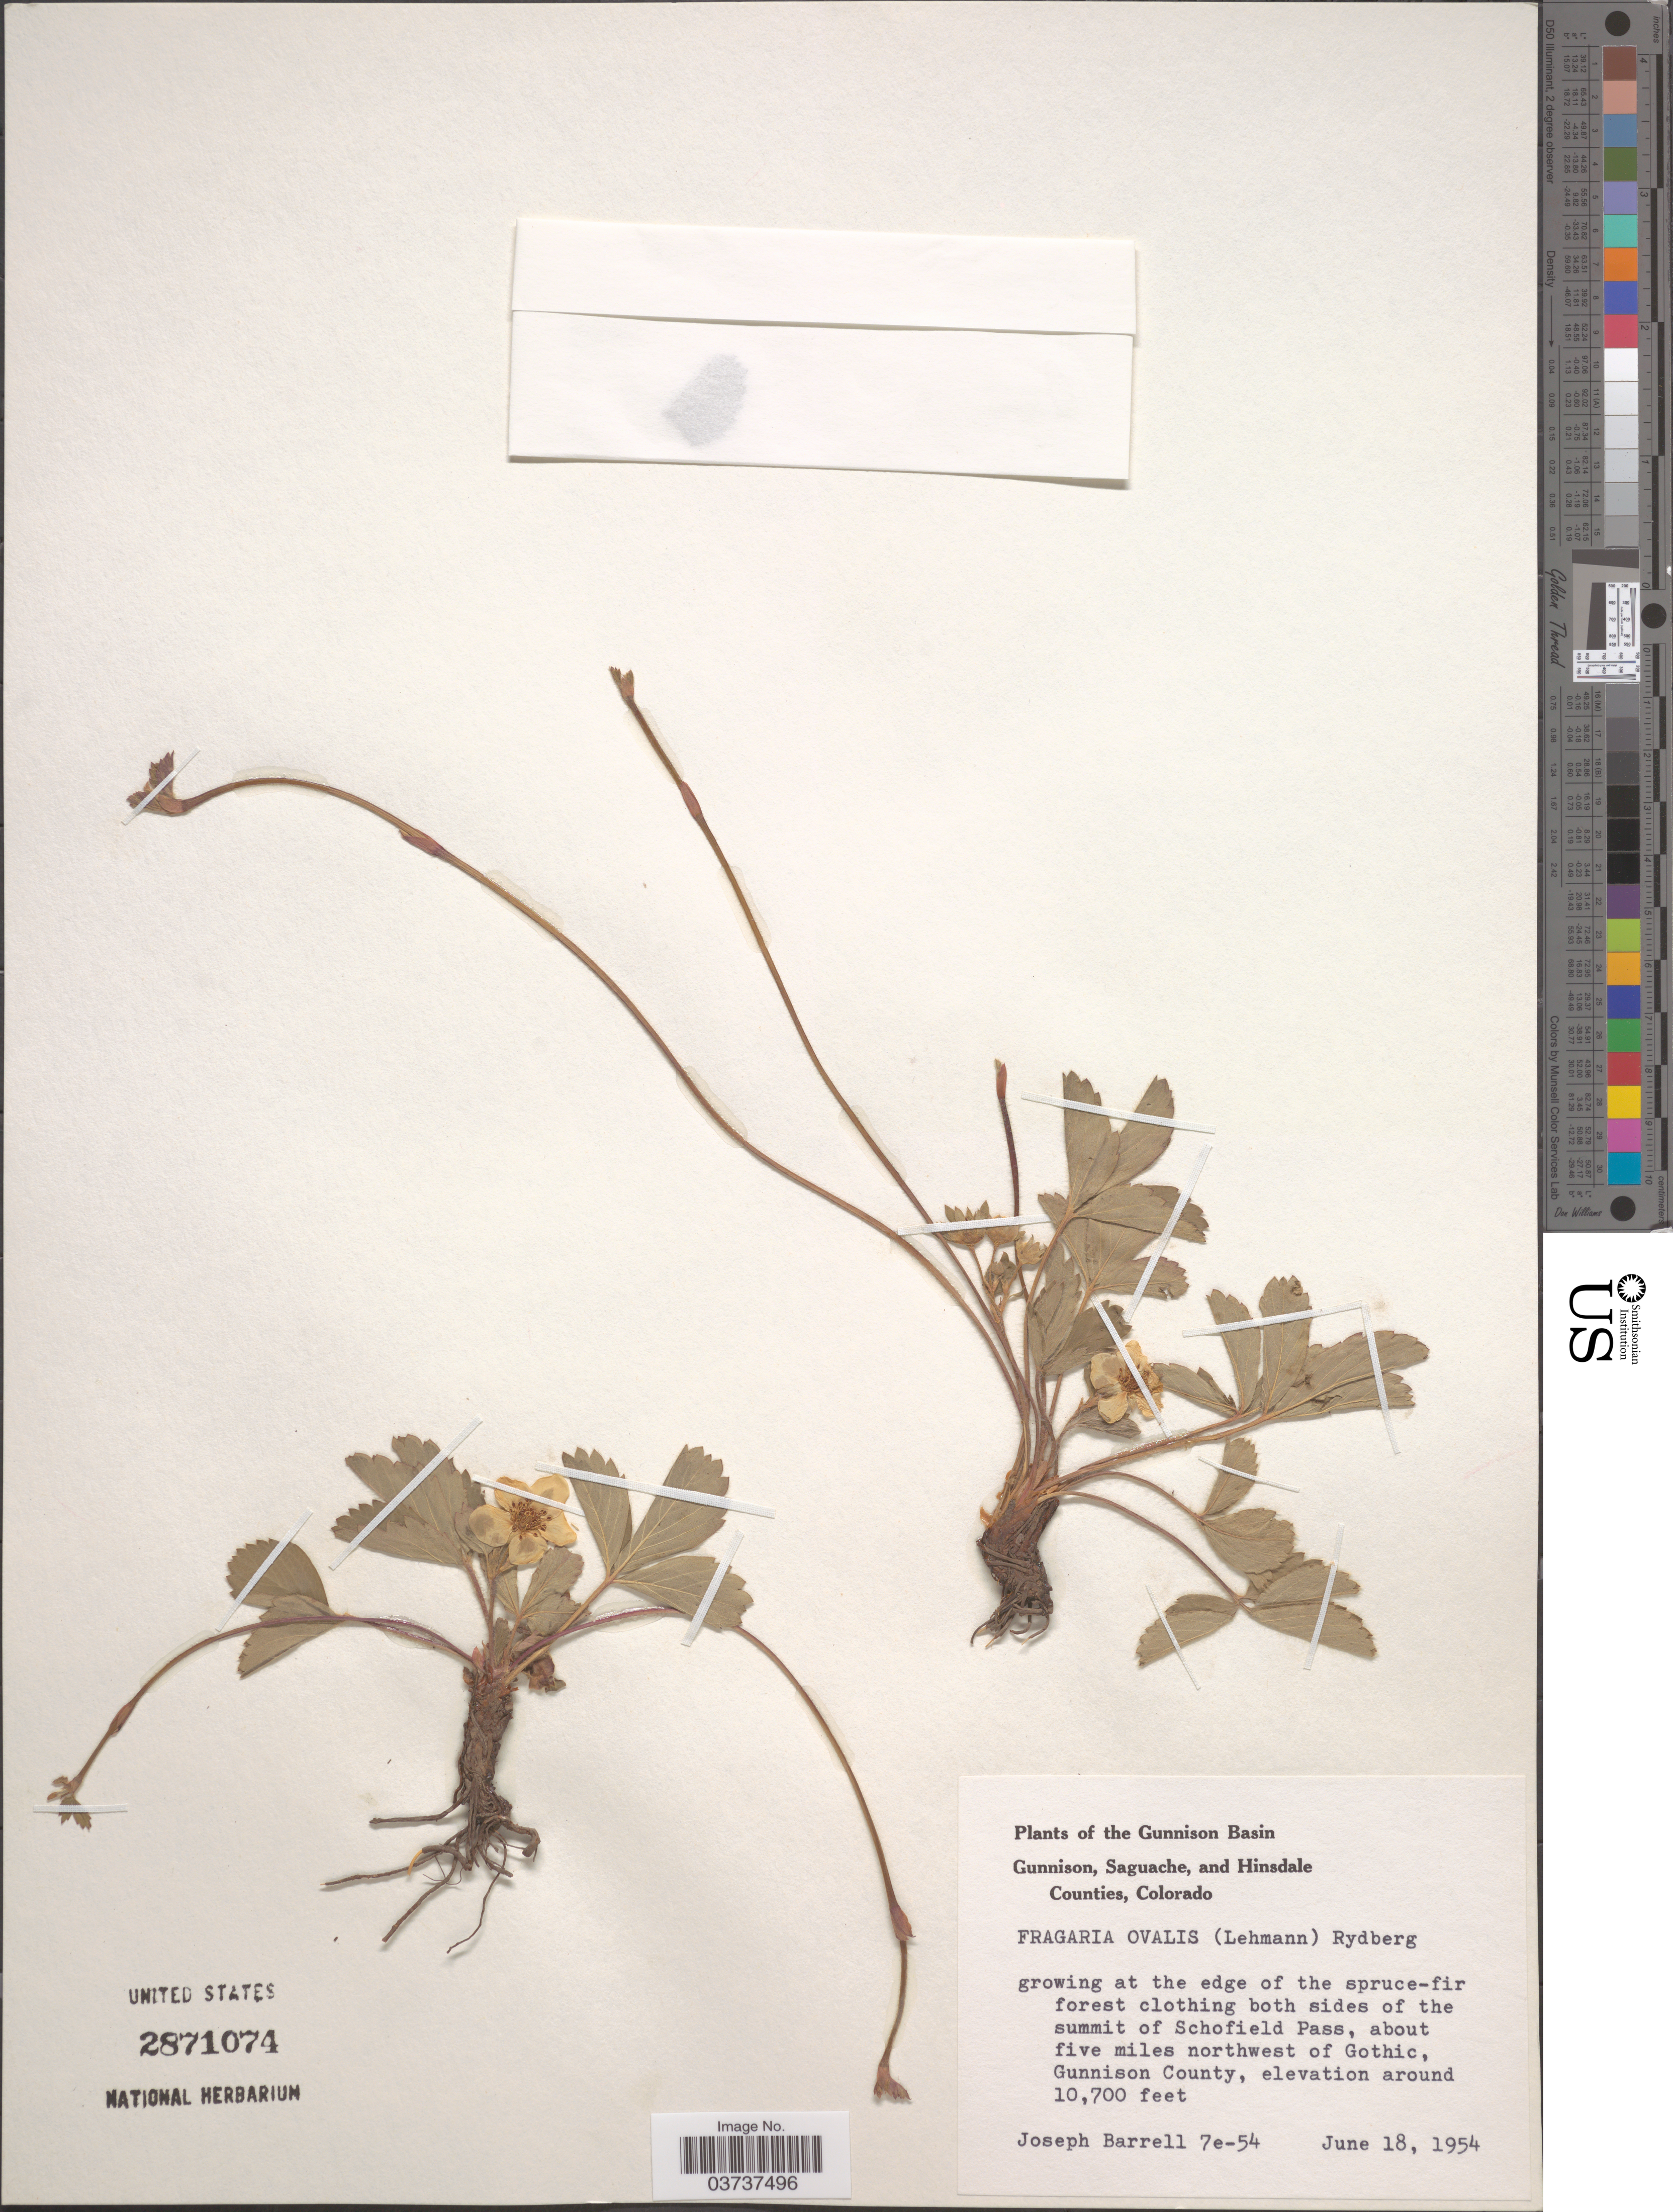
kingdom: Plantae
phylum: Tracheophyta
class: Magnoliopsida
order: Rosales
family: Rosaceae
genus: Fragaria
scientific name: Fragaria virginiana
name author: Mill.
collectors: J. Barrell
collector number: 7e-54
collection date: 1954-06-18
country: United States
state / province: Colorado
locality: The Gunnison Basin. At the edge of the spruce-fir forest clothing both sides of the summit of Schofield Pass, about five miles northwest of Gothic, Gunnison County.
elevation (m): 3261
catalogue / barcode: US 2871074